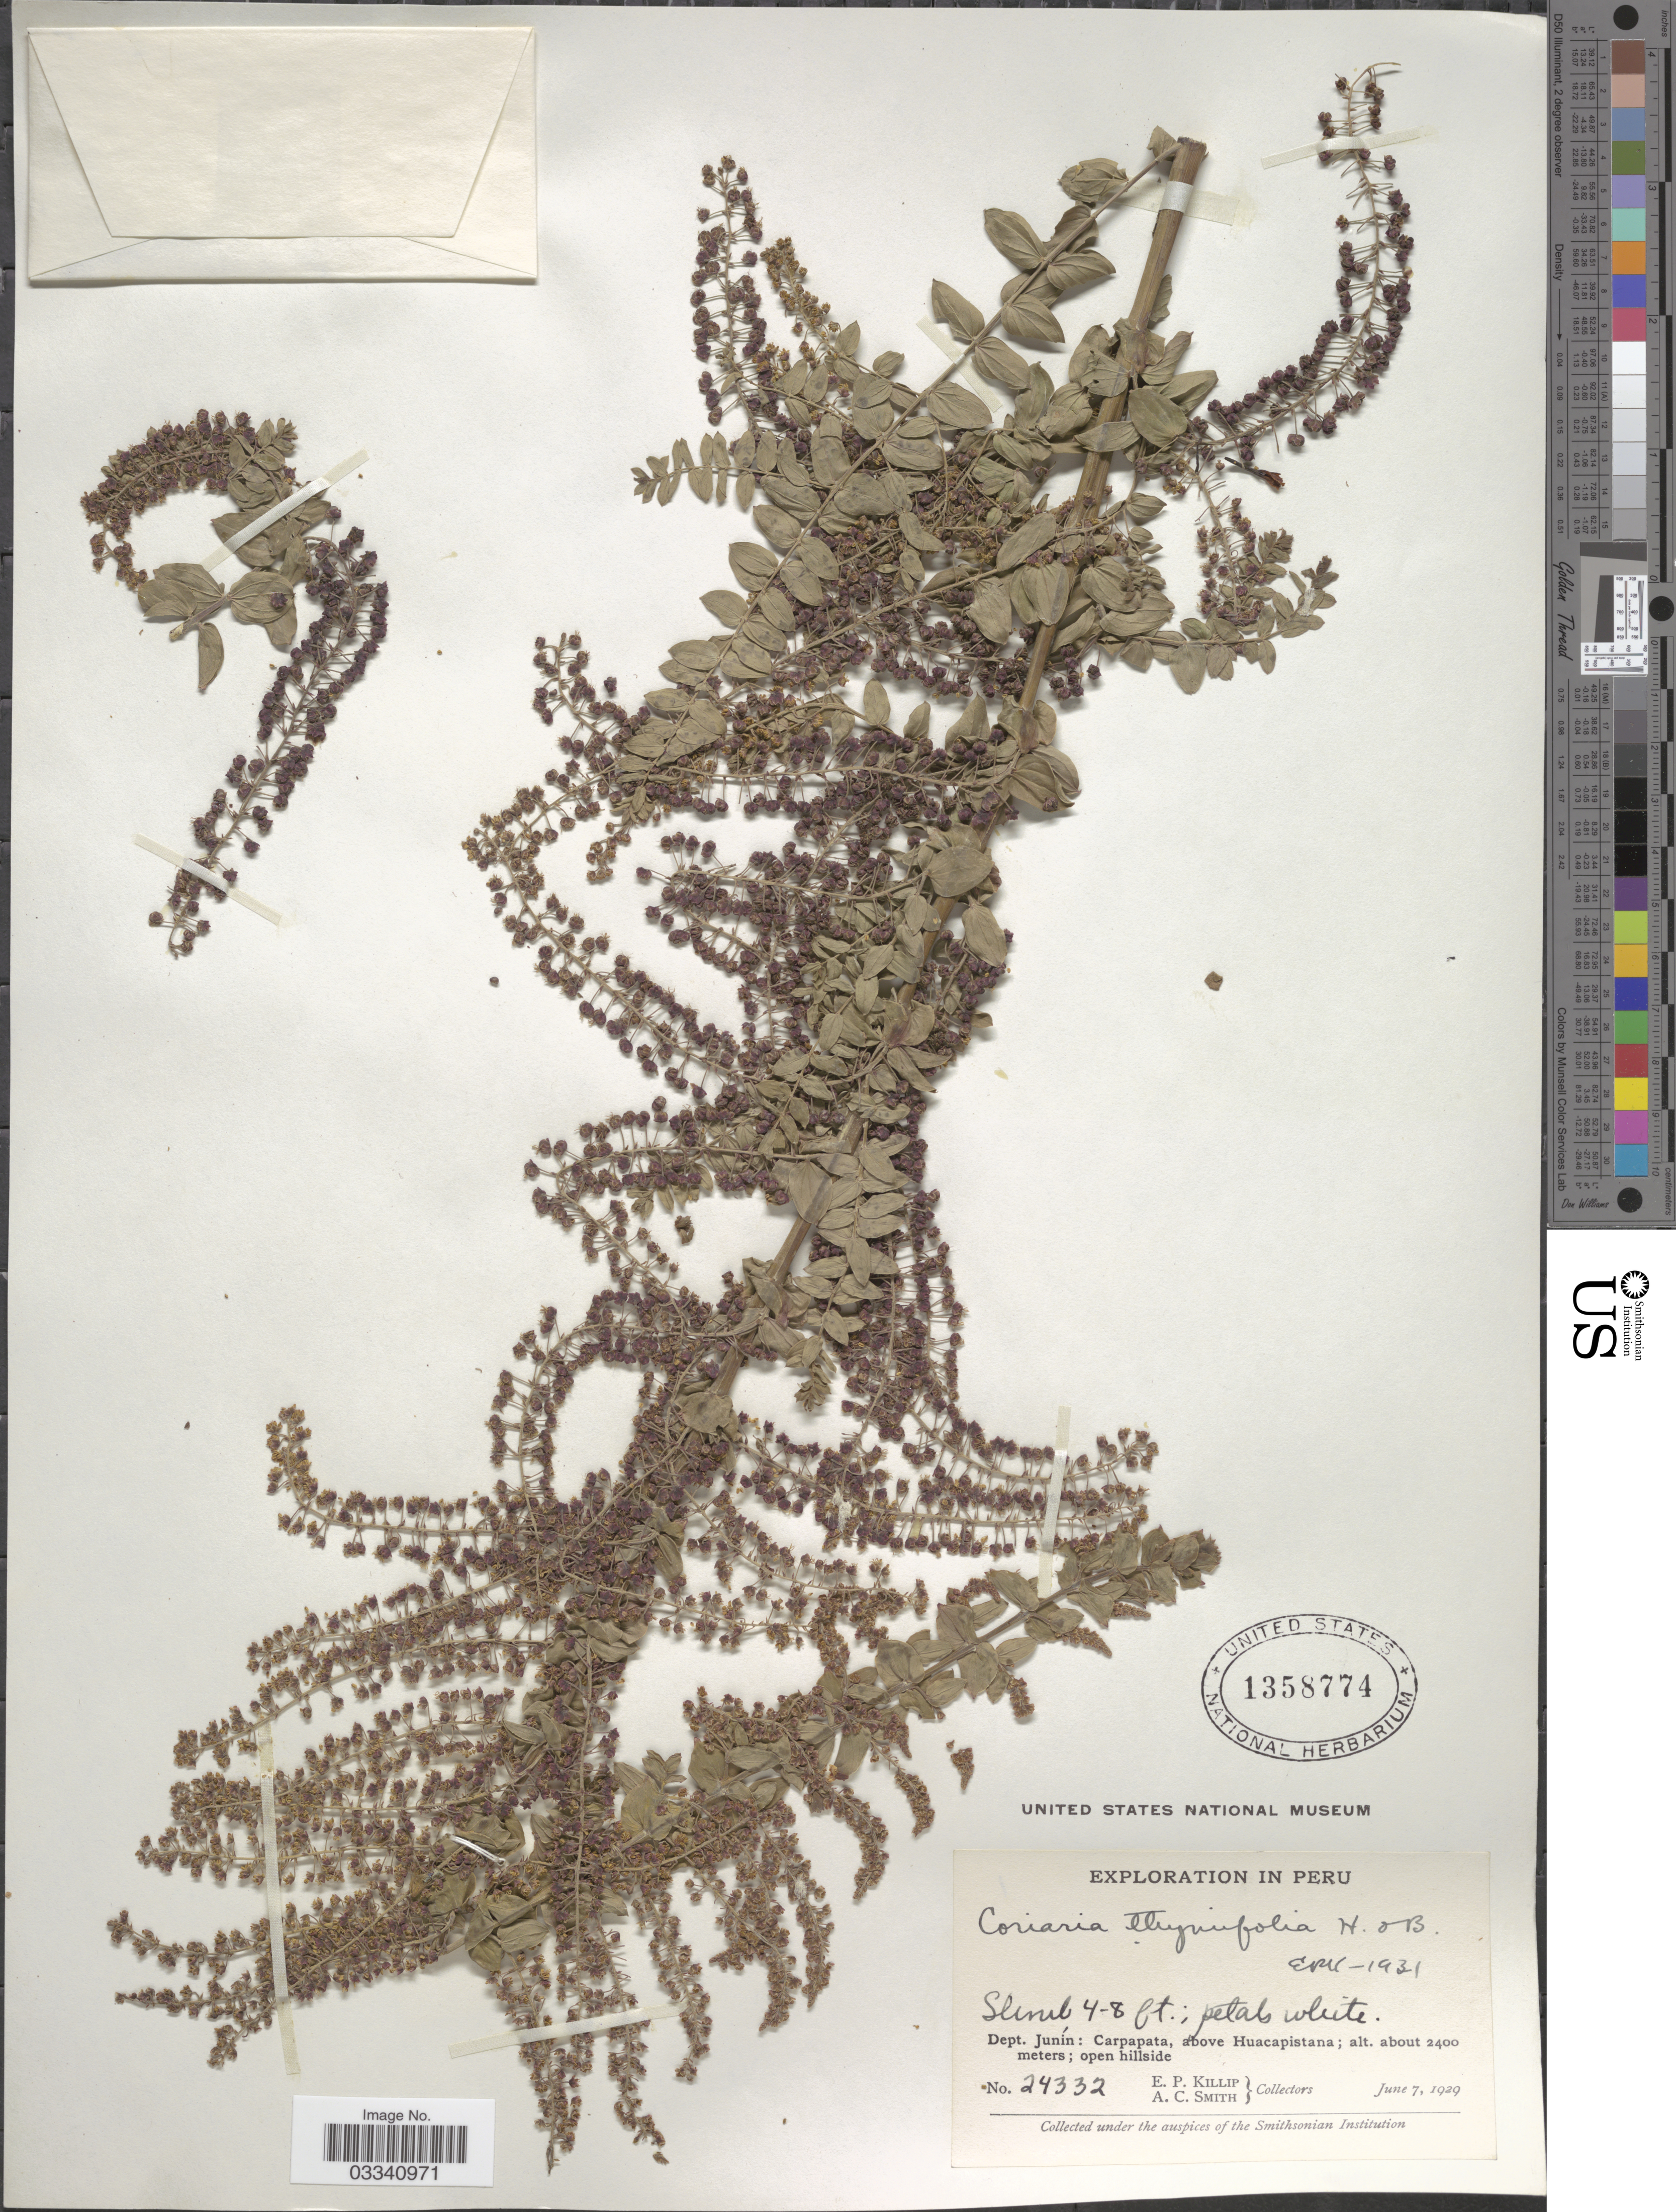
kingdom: Plantae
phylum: Tracheophyta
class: Magnoliopsida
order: Cucurbitales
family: Coriariaceae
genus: Coriaria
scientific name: Coriaria ruscifolia subsp. microphylla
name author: (Poir.) L.E. Skog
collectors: E. P. Killip & A. C. Smith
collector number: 24332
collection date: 1929-06-07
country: Peru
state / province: Junín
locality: Dept. Junín: Carpapata, above Huacapistana.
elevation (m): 2400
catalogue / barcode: US 1358774